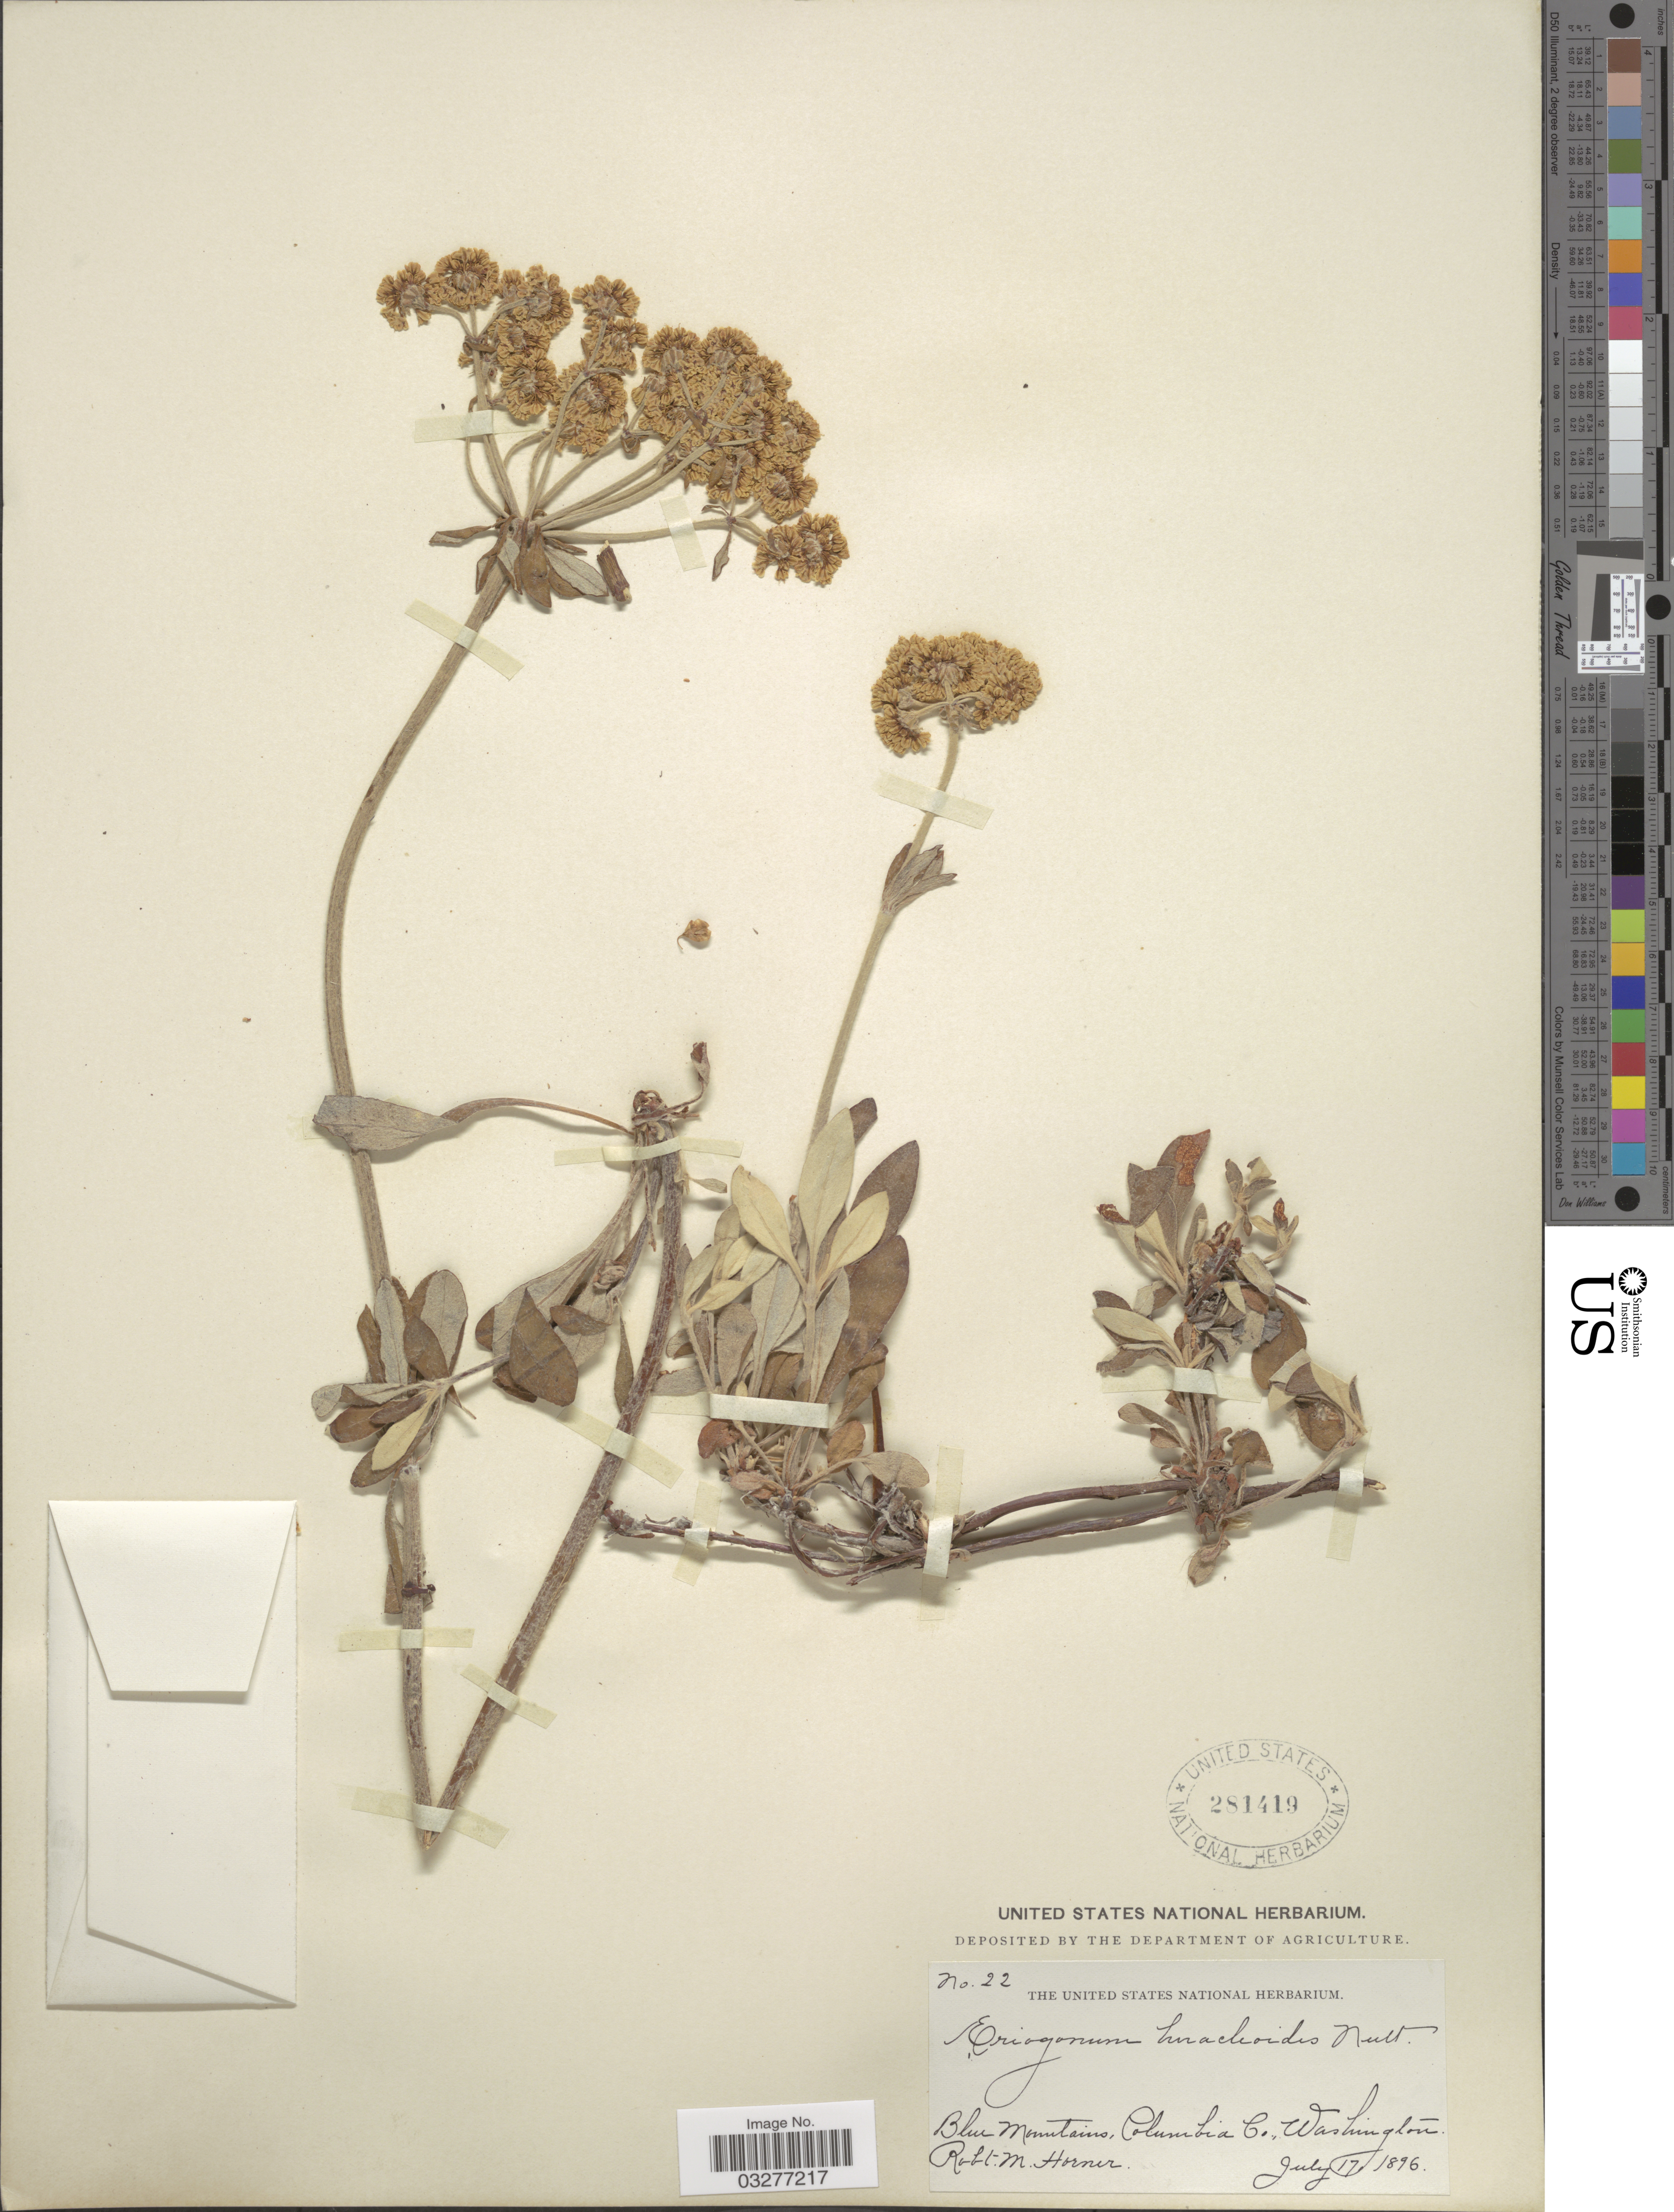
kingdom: Plantae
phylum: Tracheophyta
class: Magnoliopsida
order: Caryophyllales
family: Polygonaceae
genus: Eriogonum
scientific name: Eriogonum heracleoides var. heracleoides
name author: Nutt.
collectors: R. Horner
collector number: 22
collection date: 1896-07-17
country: United States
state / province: Washington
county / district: Columbia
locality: Blue Mountains, Colombia Co.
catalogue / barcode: US 281419